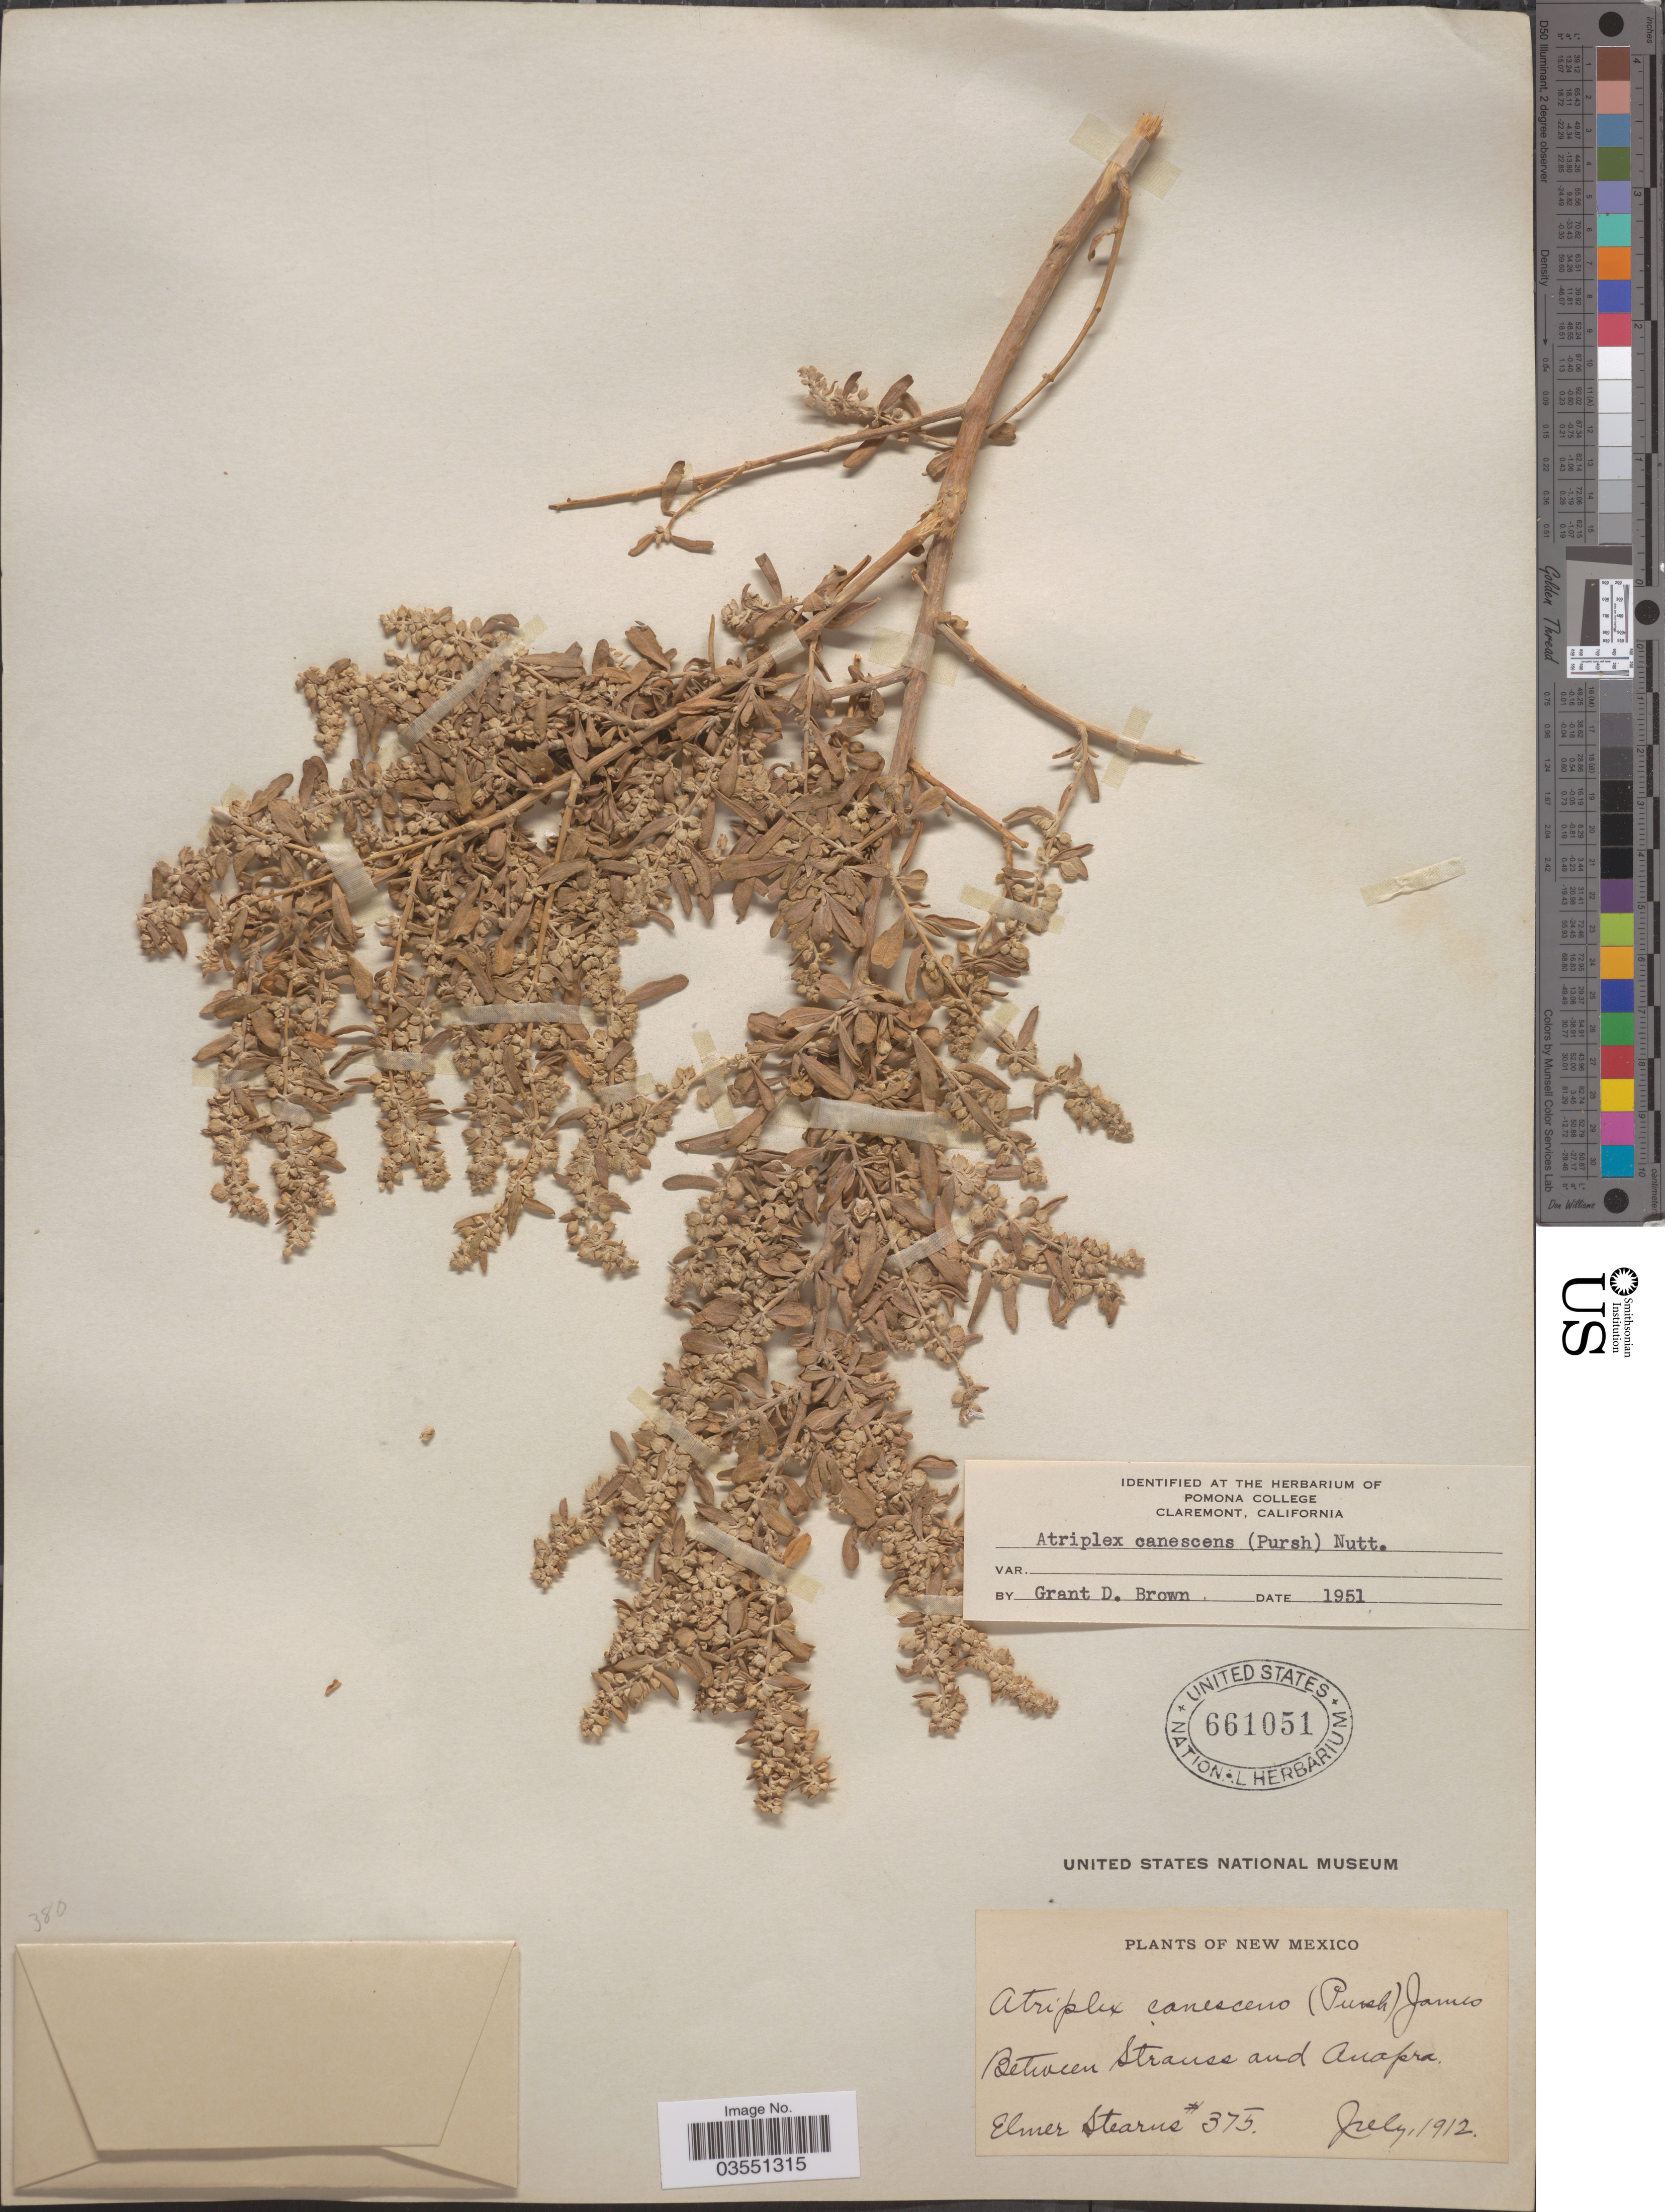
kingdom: Plantae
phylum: Tracheophyta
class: Magnoliopsida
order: Caryophyllales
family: Amaranthaceae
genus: Atriplex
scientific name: Atriplex canescens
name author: (Pursh) Nutt.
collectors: E. Stearns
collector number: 375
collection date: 1912-07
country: United States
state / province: New Mexico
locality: Between Strauss and Anapra.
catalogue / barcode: US 661051